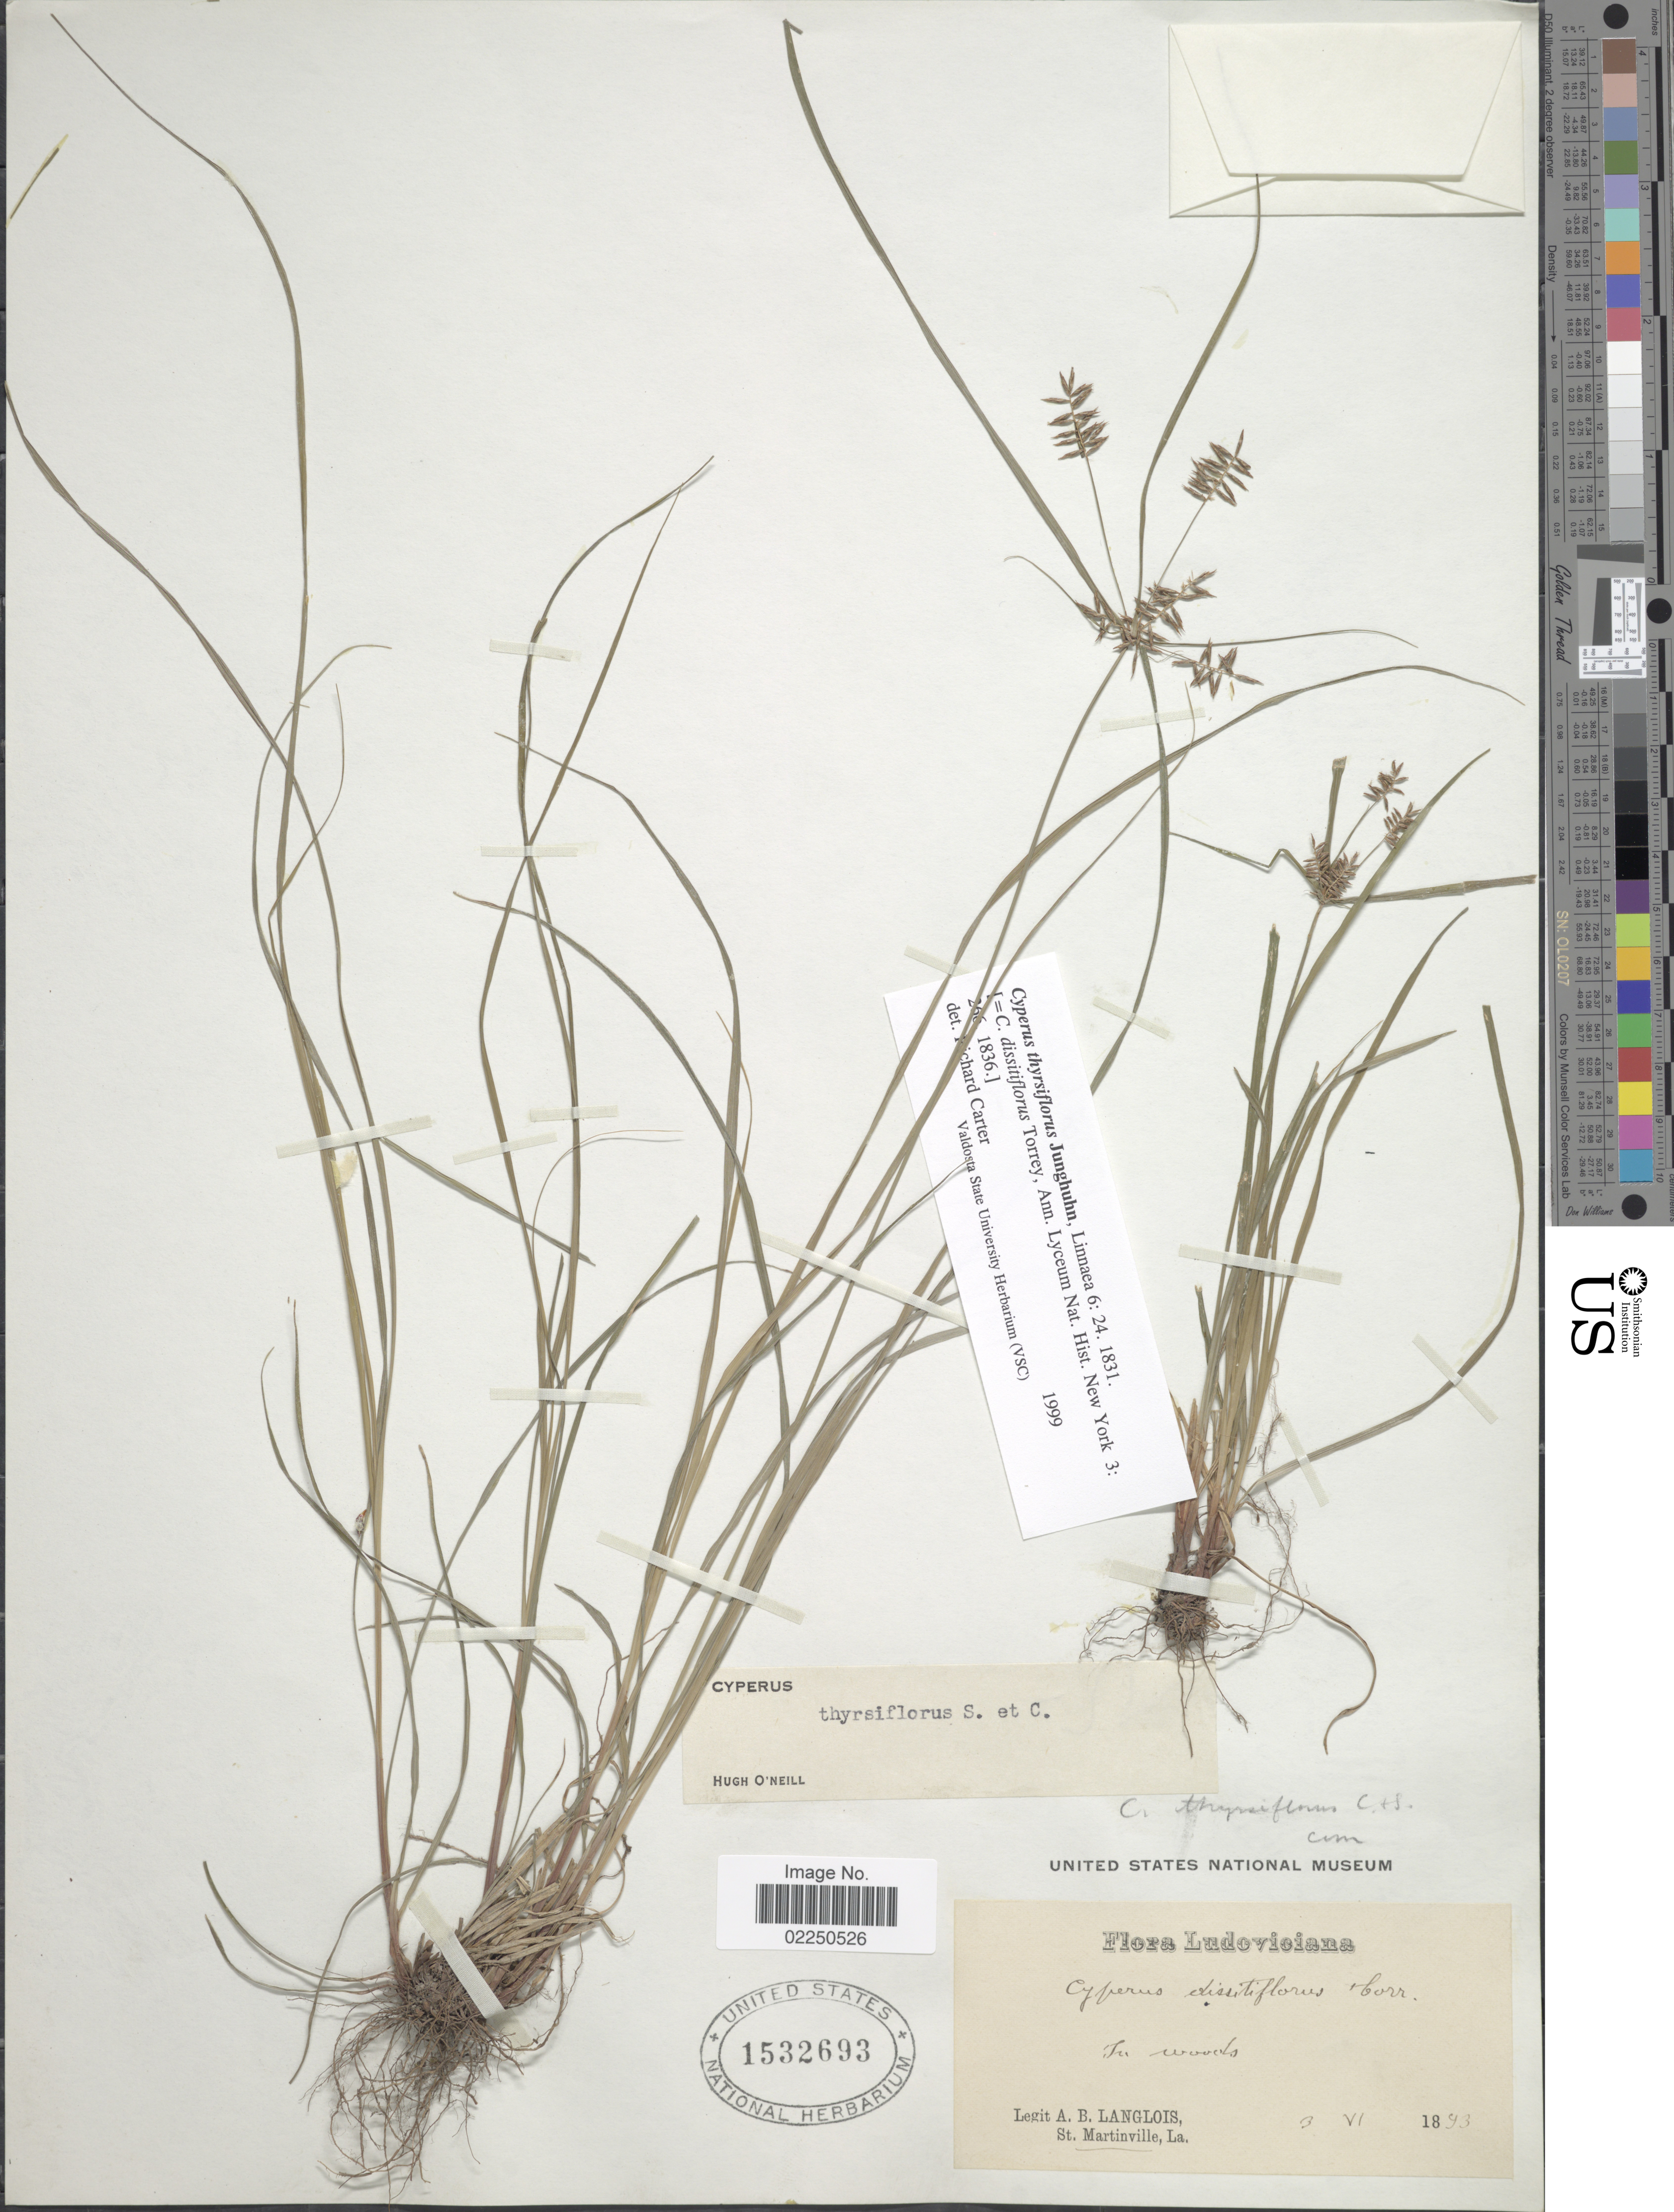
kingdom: Plantae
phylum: Tracheophyta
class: Liliopsida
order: Poales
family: Cyperaceae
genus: Cyperus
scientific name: Cyperus thyrsiflorus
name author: Jungh.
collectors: A. Langlois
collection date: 1893-06-03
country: United States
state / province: Louisiana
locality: In woods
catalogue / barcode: US 1532693